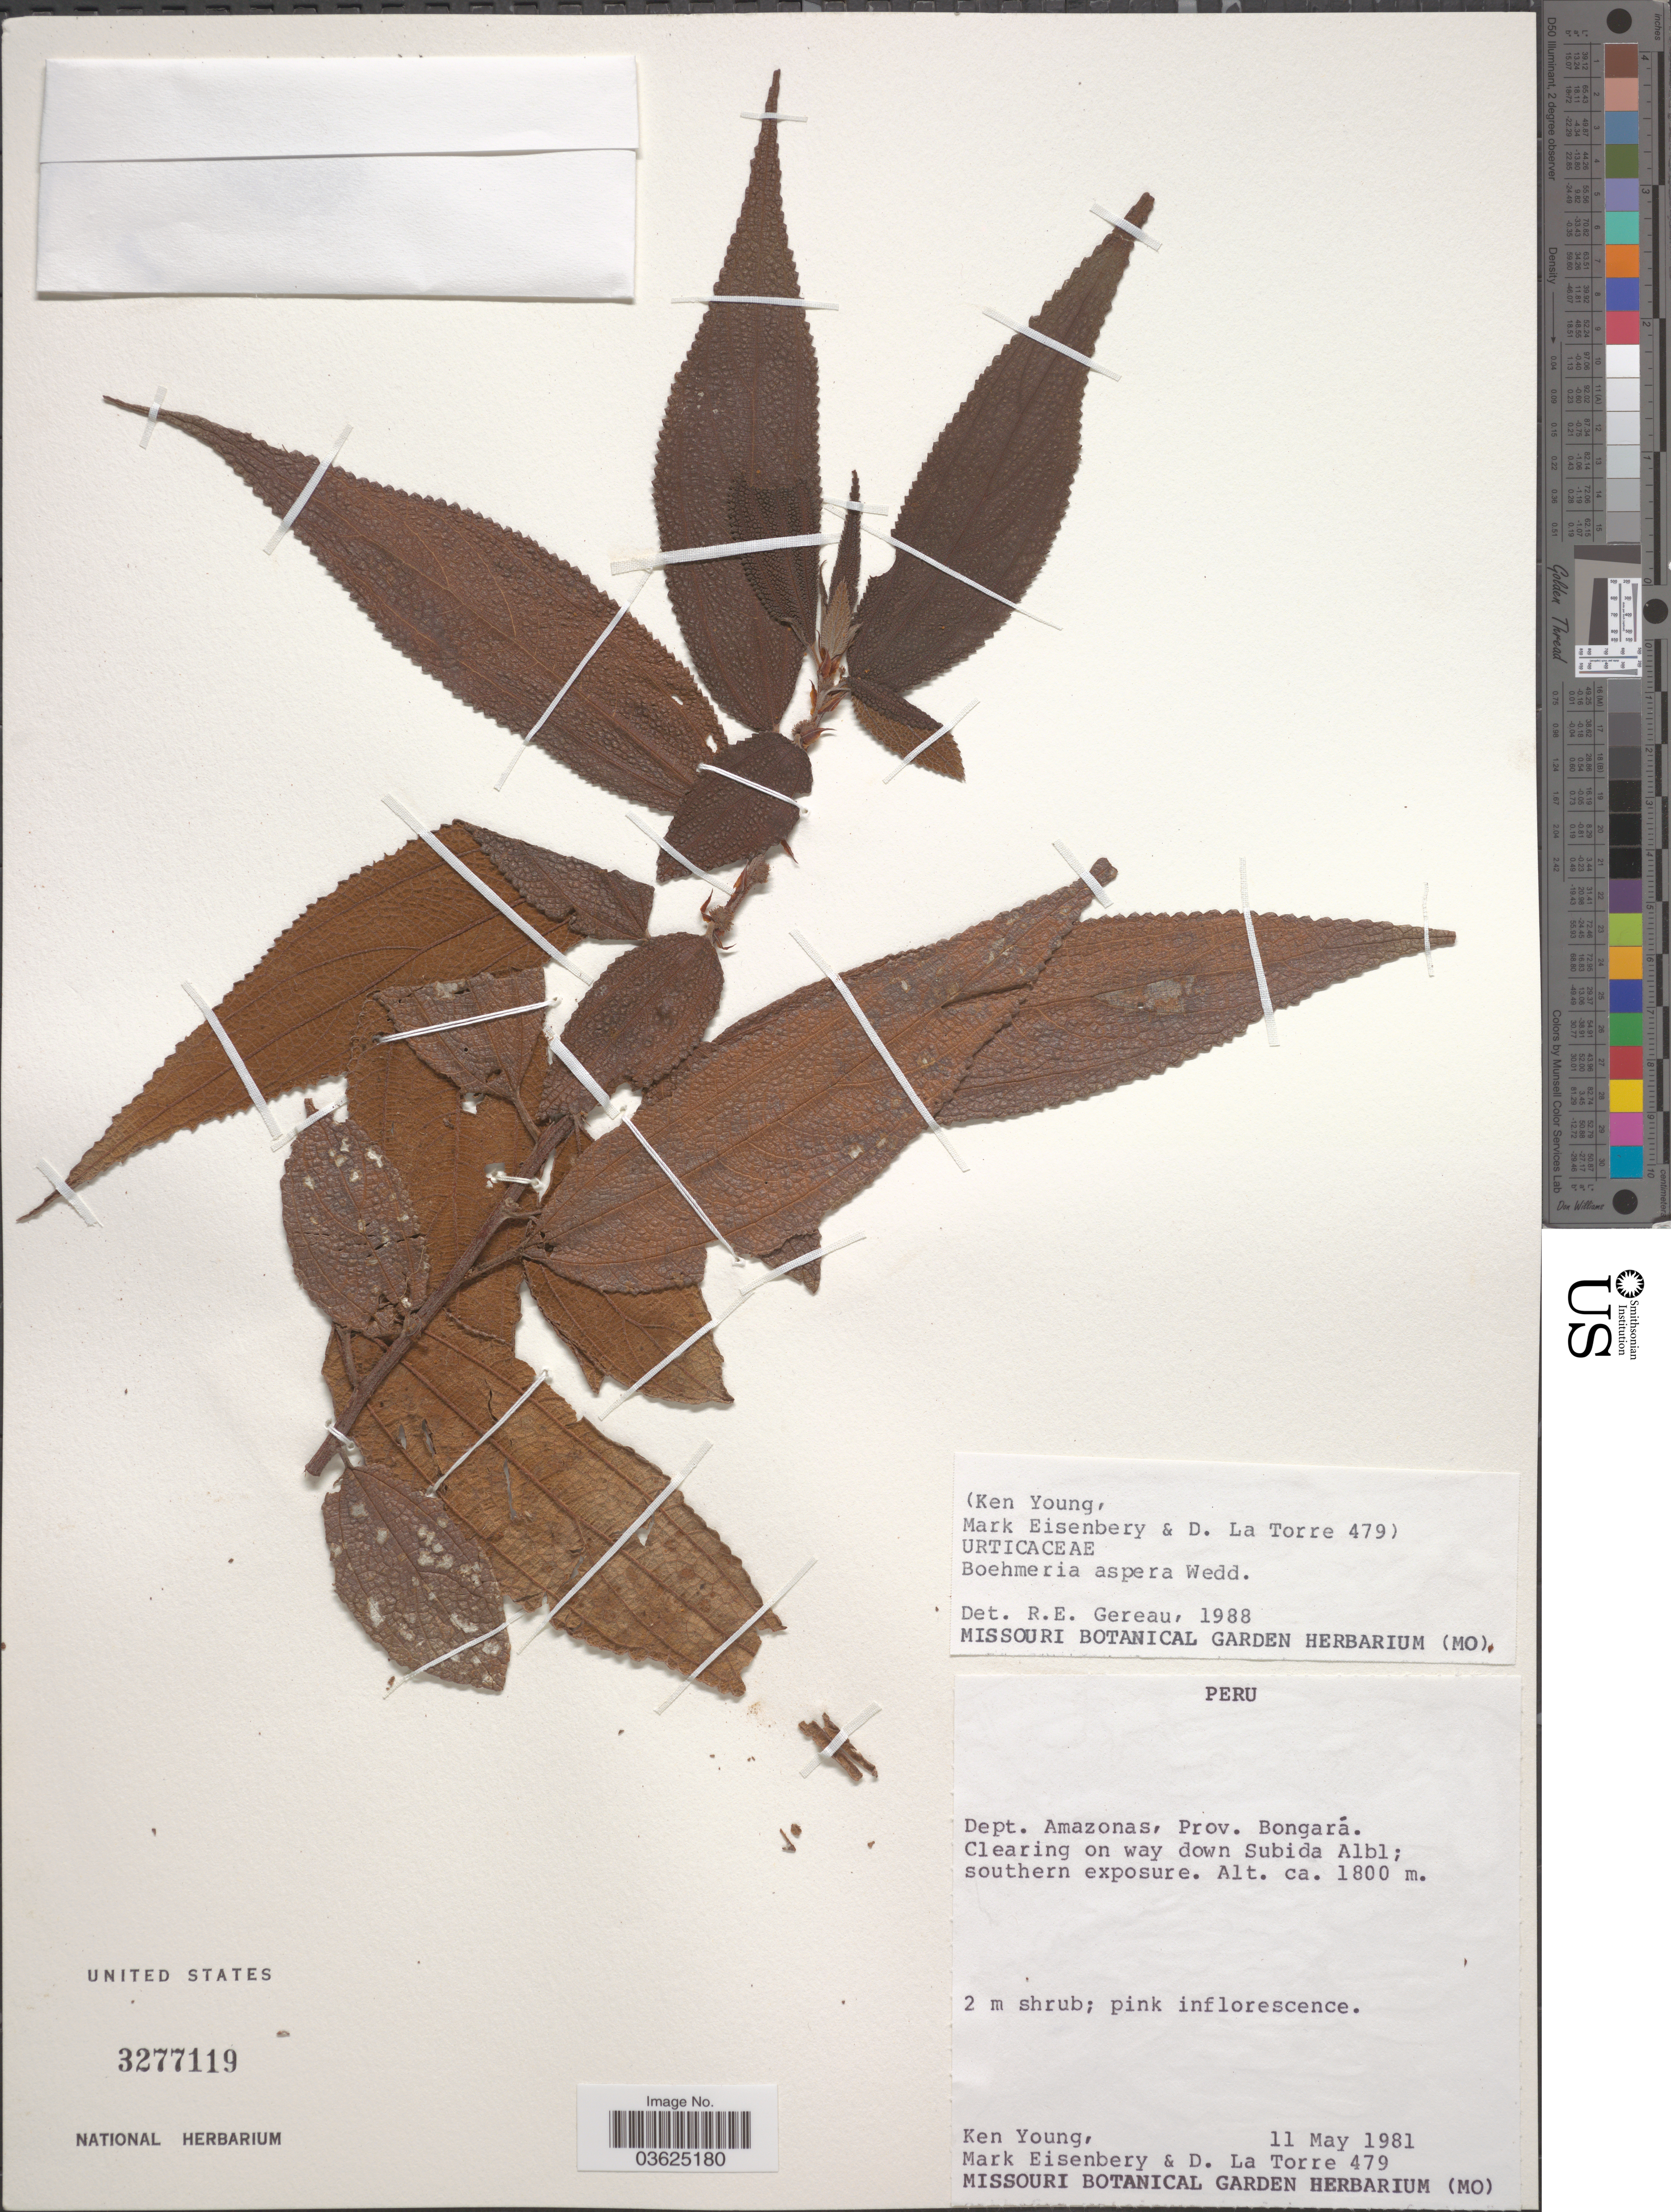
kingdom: Plantae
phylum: Tracheophyta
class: Magnoliopsida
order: Rosales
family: Urticaceae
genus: Boehmeria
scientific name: Boehmeria aspera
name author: Wedd.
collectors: K. Young, M. Eisenbery & D. La Torre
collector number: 479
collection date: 1981-05-11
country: Peru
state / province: Amazonas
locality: Dept. Amazonas, Prov. Bongará. Clearing on way down Subida Albl; southern exposure.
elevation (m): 1800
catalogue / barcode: US 3277119